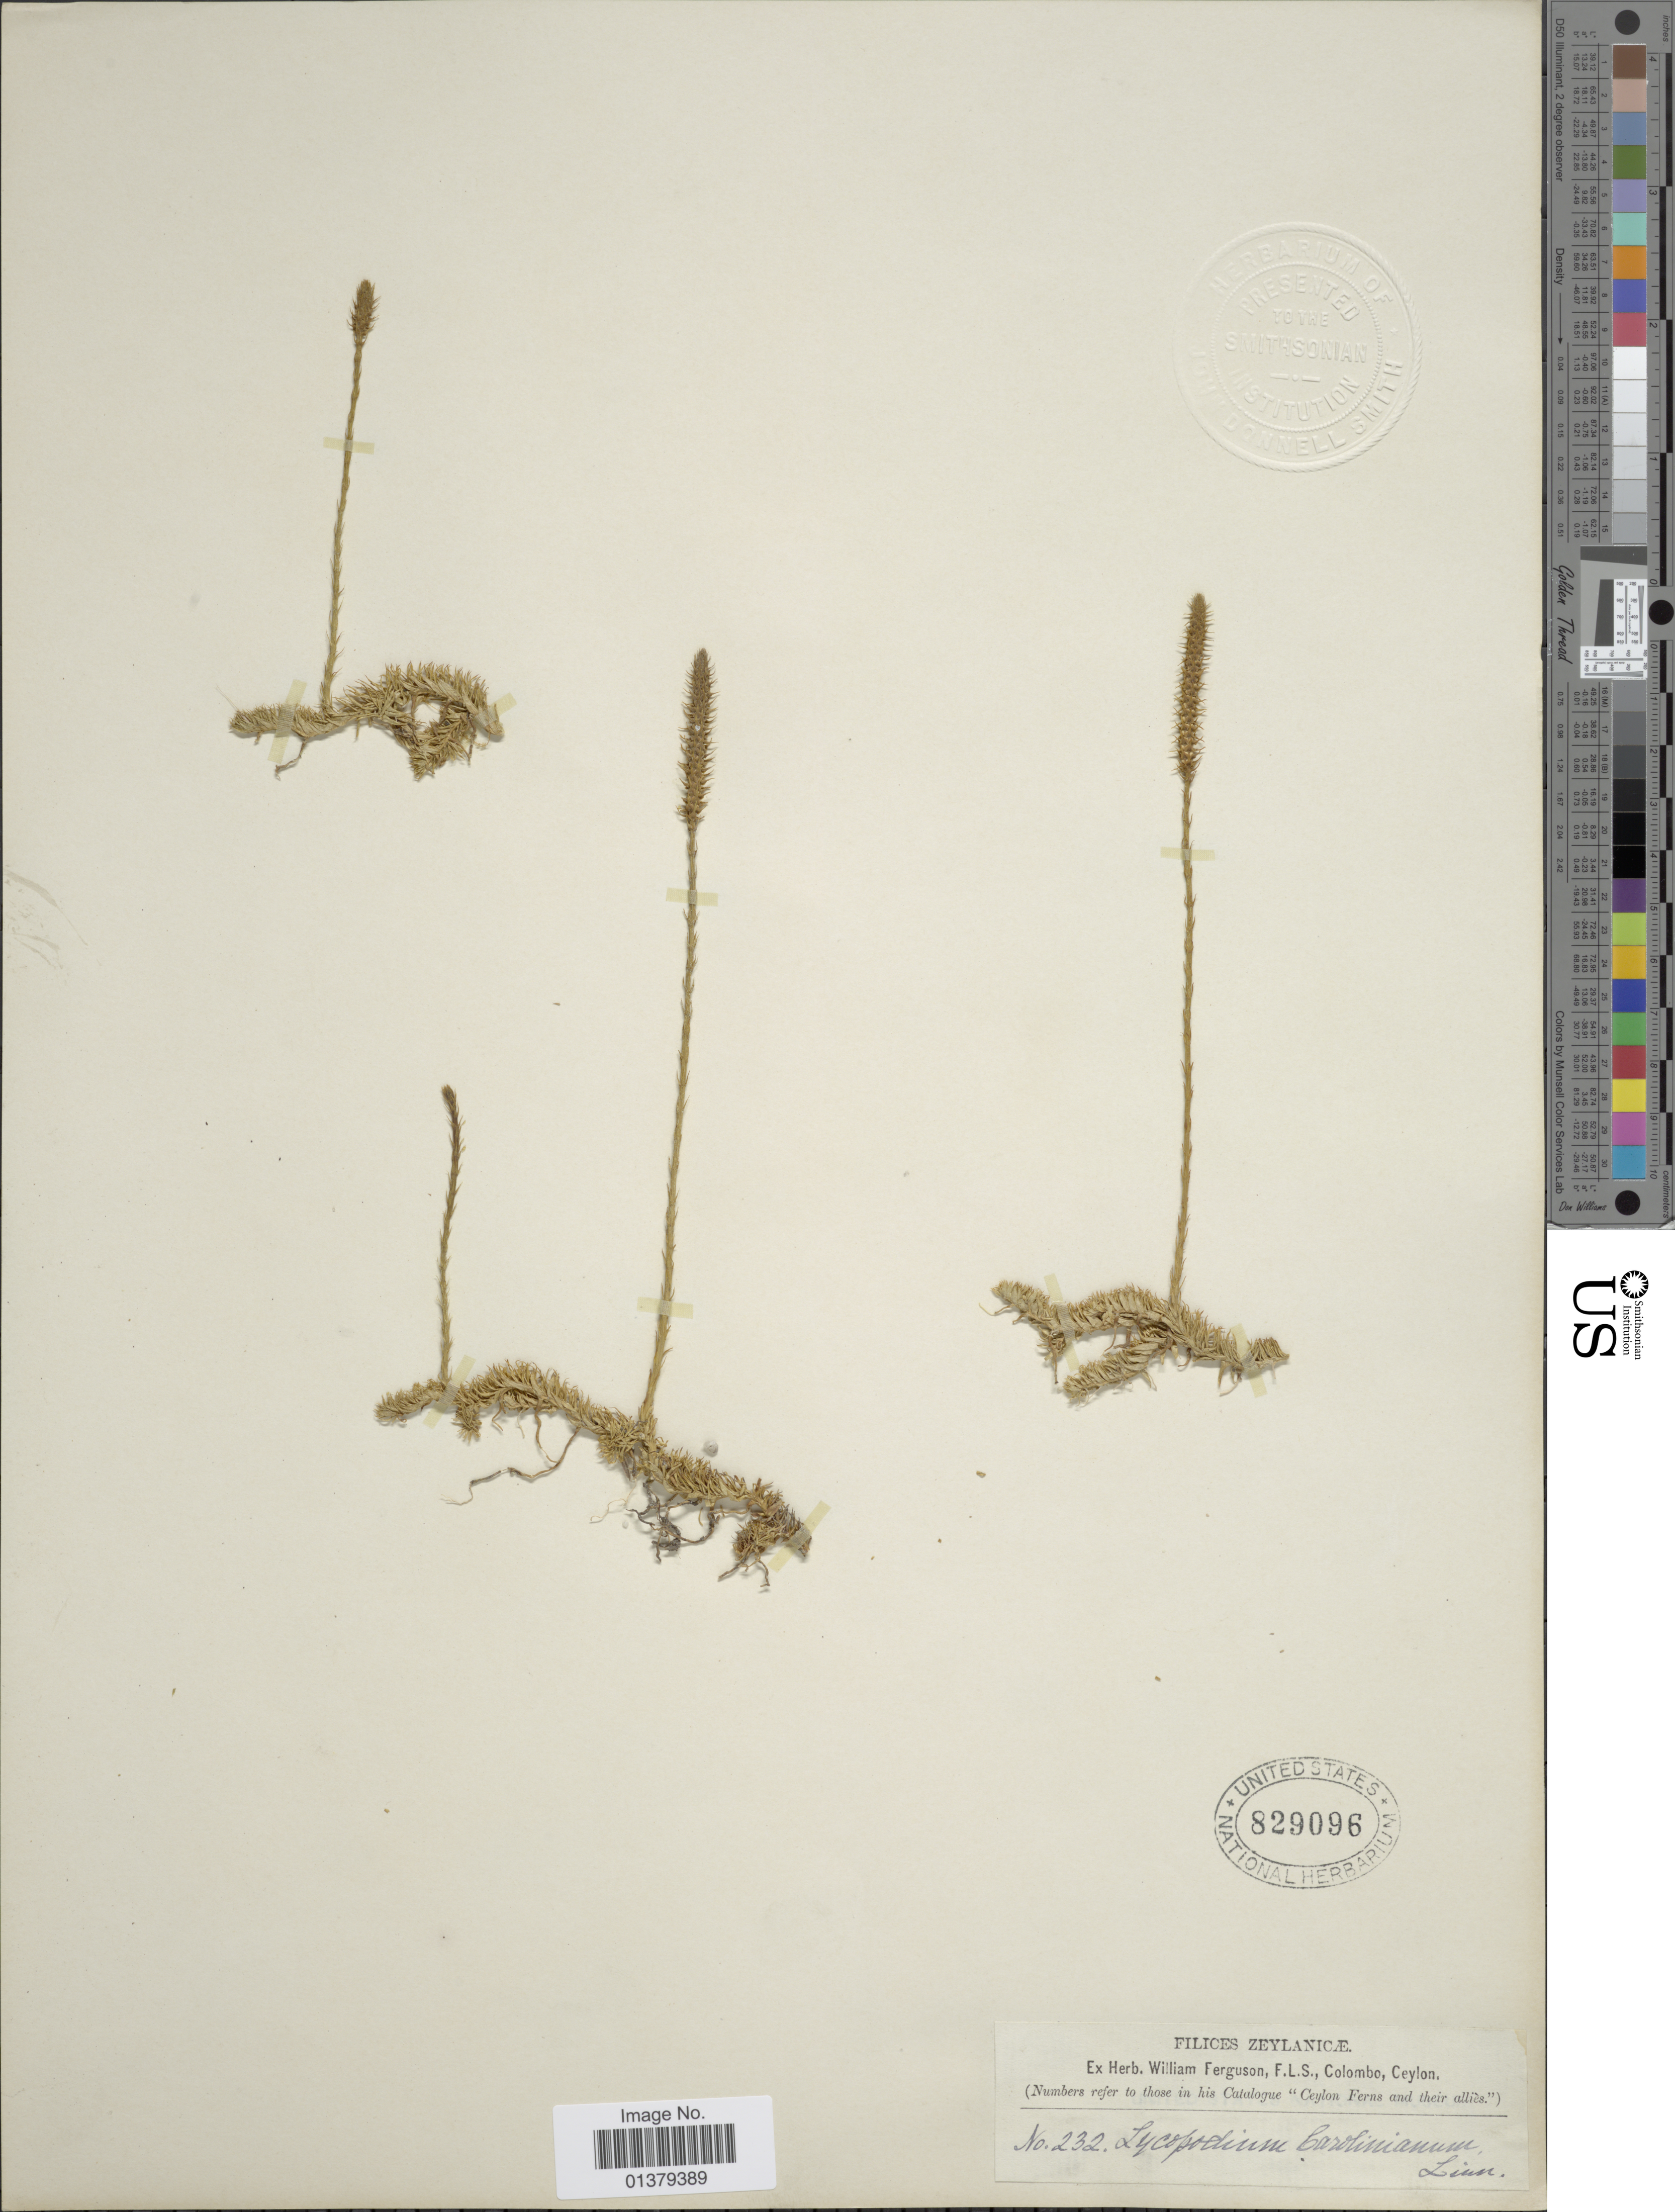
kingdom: Plantae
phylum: Tracheophyta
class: Lycopodiopsida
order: Lycopodiales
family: Lycopodiaceae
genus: Pseudolycopodiella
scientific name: Pseudolycopodiella caroliniana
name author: (L.) Holub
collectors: ex herb. W. Ferguson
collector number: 232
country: Sri Lanka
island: Ceylon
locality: Filices Zeylanicæ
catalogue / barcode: US 829096